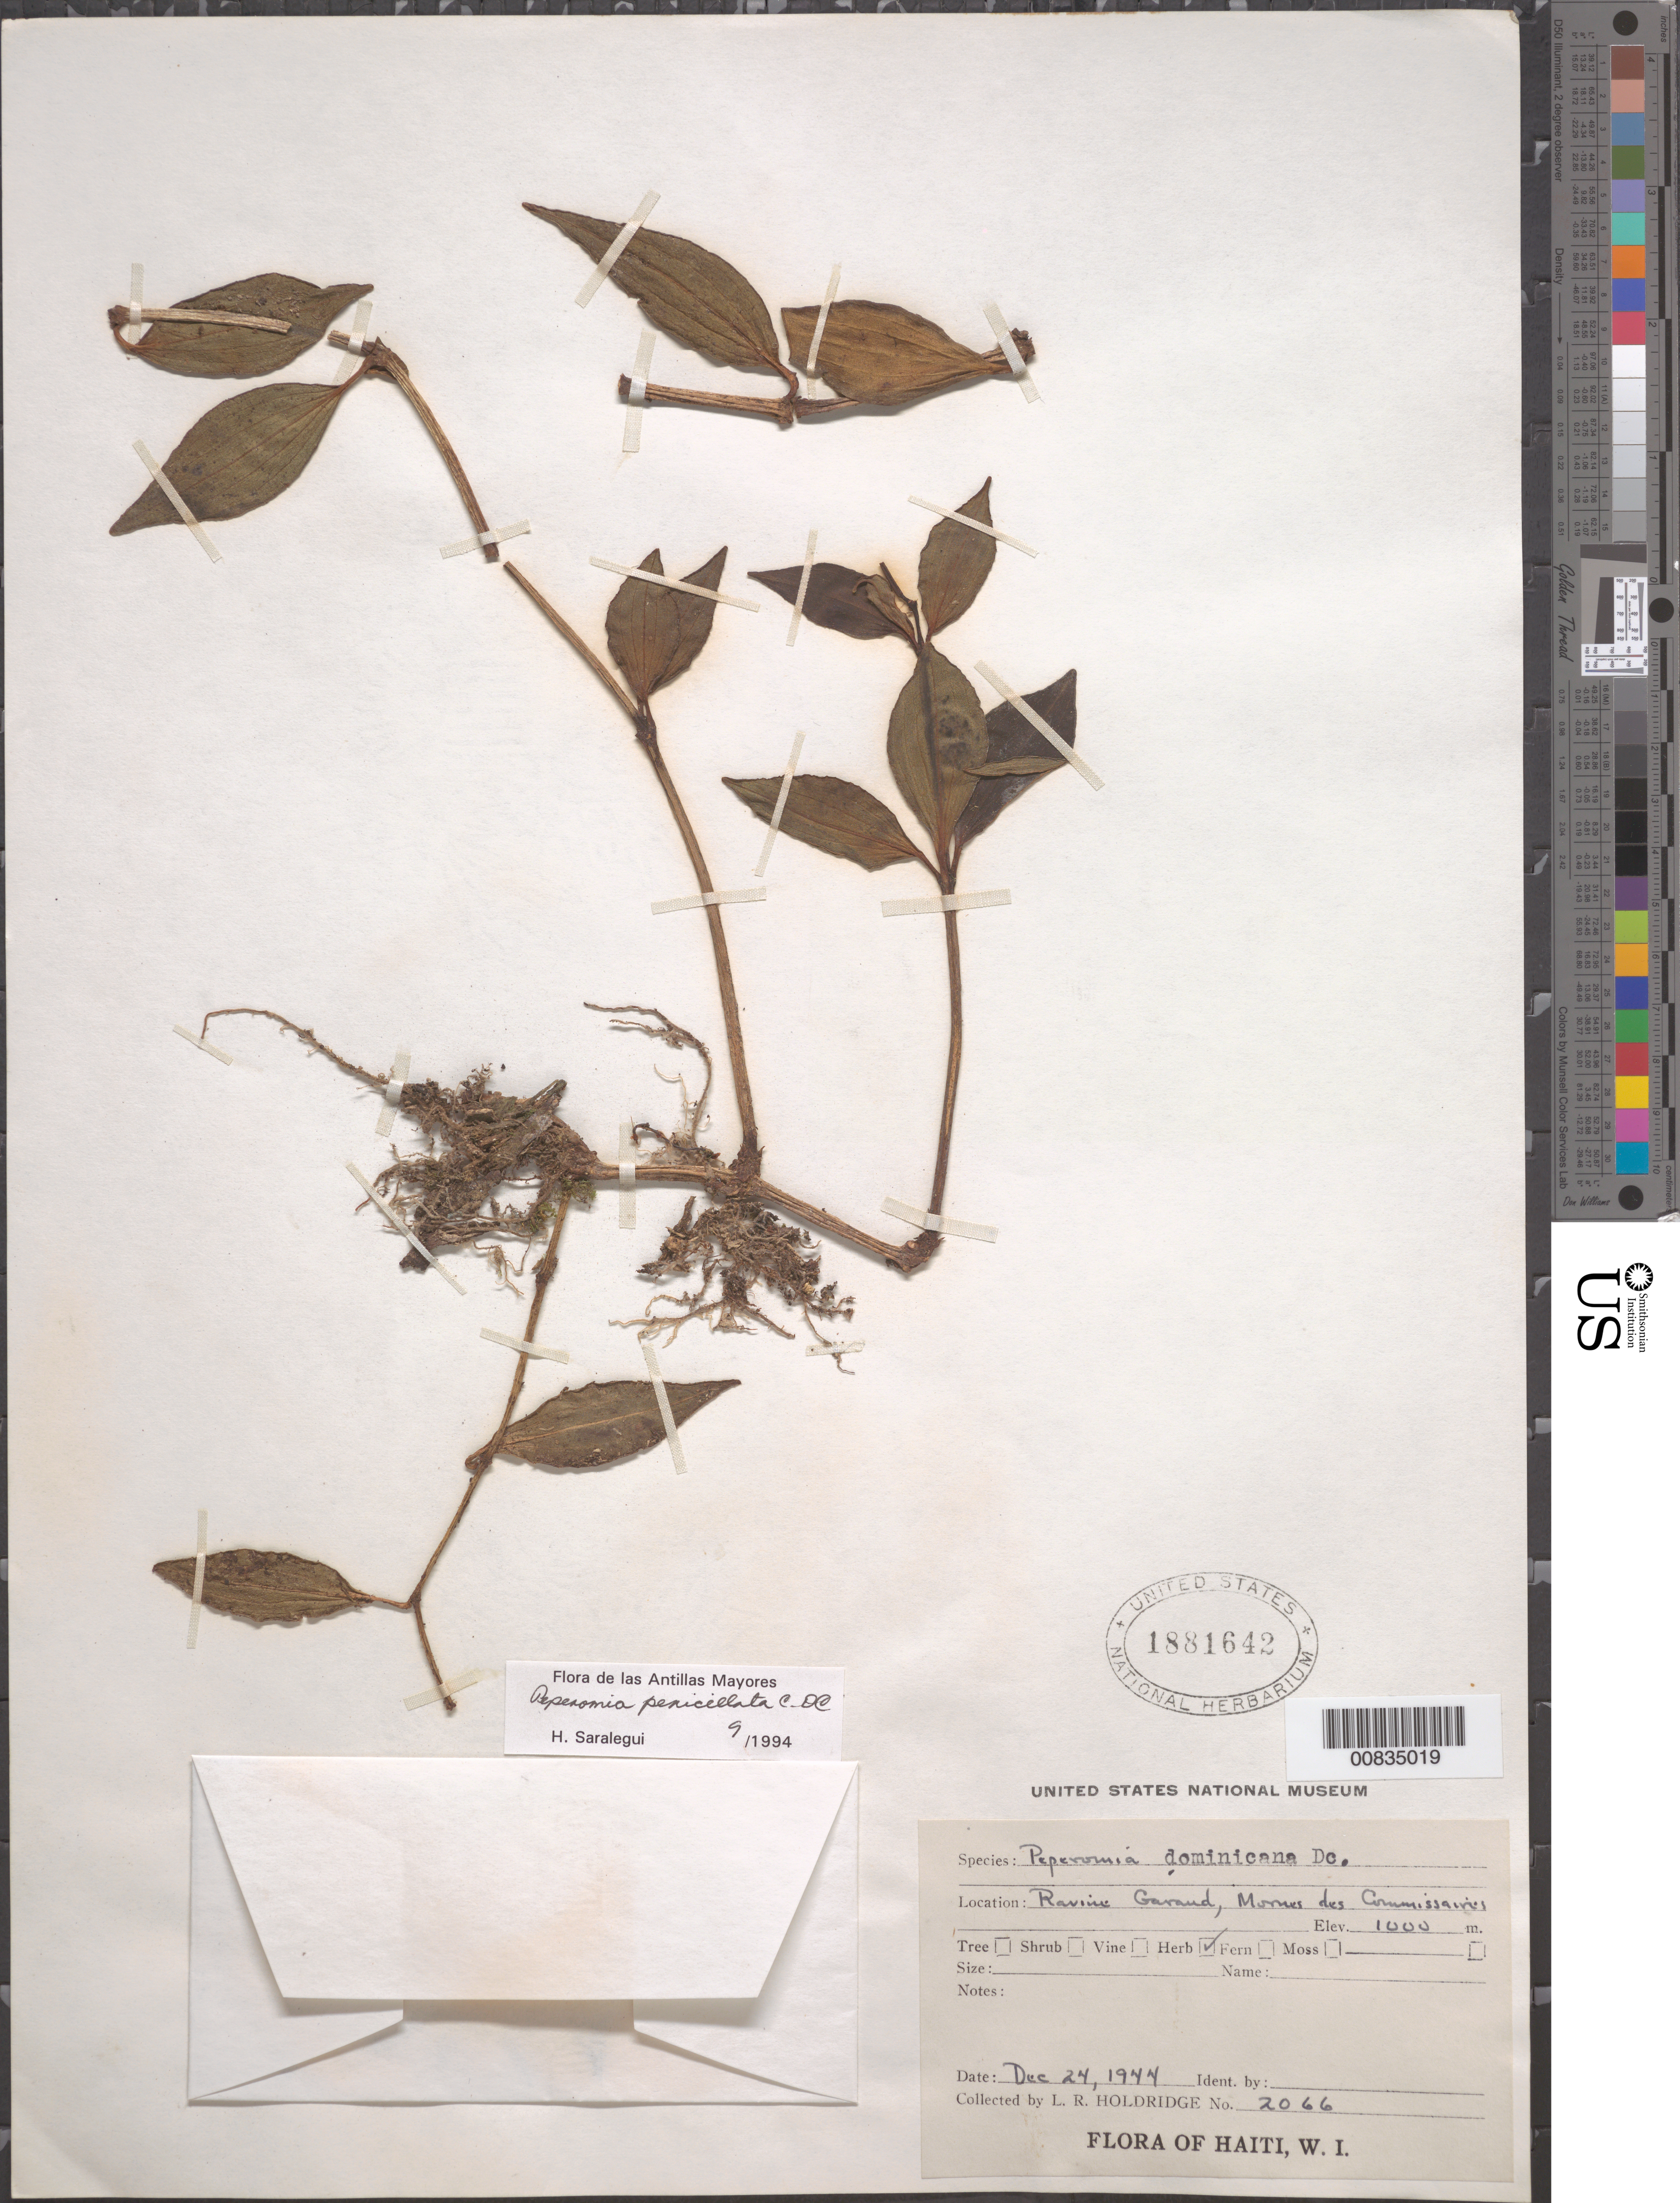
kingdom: Plantae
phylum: Tracheophyta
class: Magnoliopsida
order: Piperales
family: Piperaceae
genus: Peperomia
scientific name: Peperomia penicillata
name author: C. DC.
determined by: Saralegui Boza, H., (HAJB), Jardin Botanico Nacional (Habana)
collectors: L. Holdridge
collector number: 2066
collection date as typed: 24 Dec 1944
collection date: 1944-12-24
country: Haiti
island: Hispaniola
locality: Ravone Garaud, Mornes des Commissaires.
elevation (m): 1000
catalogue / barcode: US 1881642